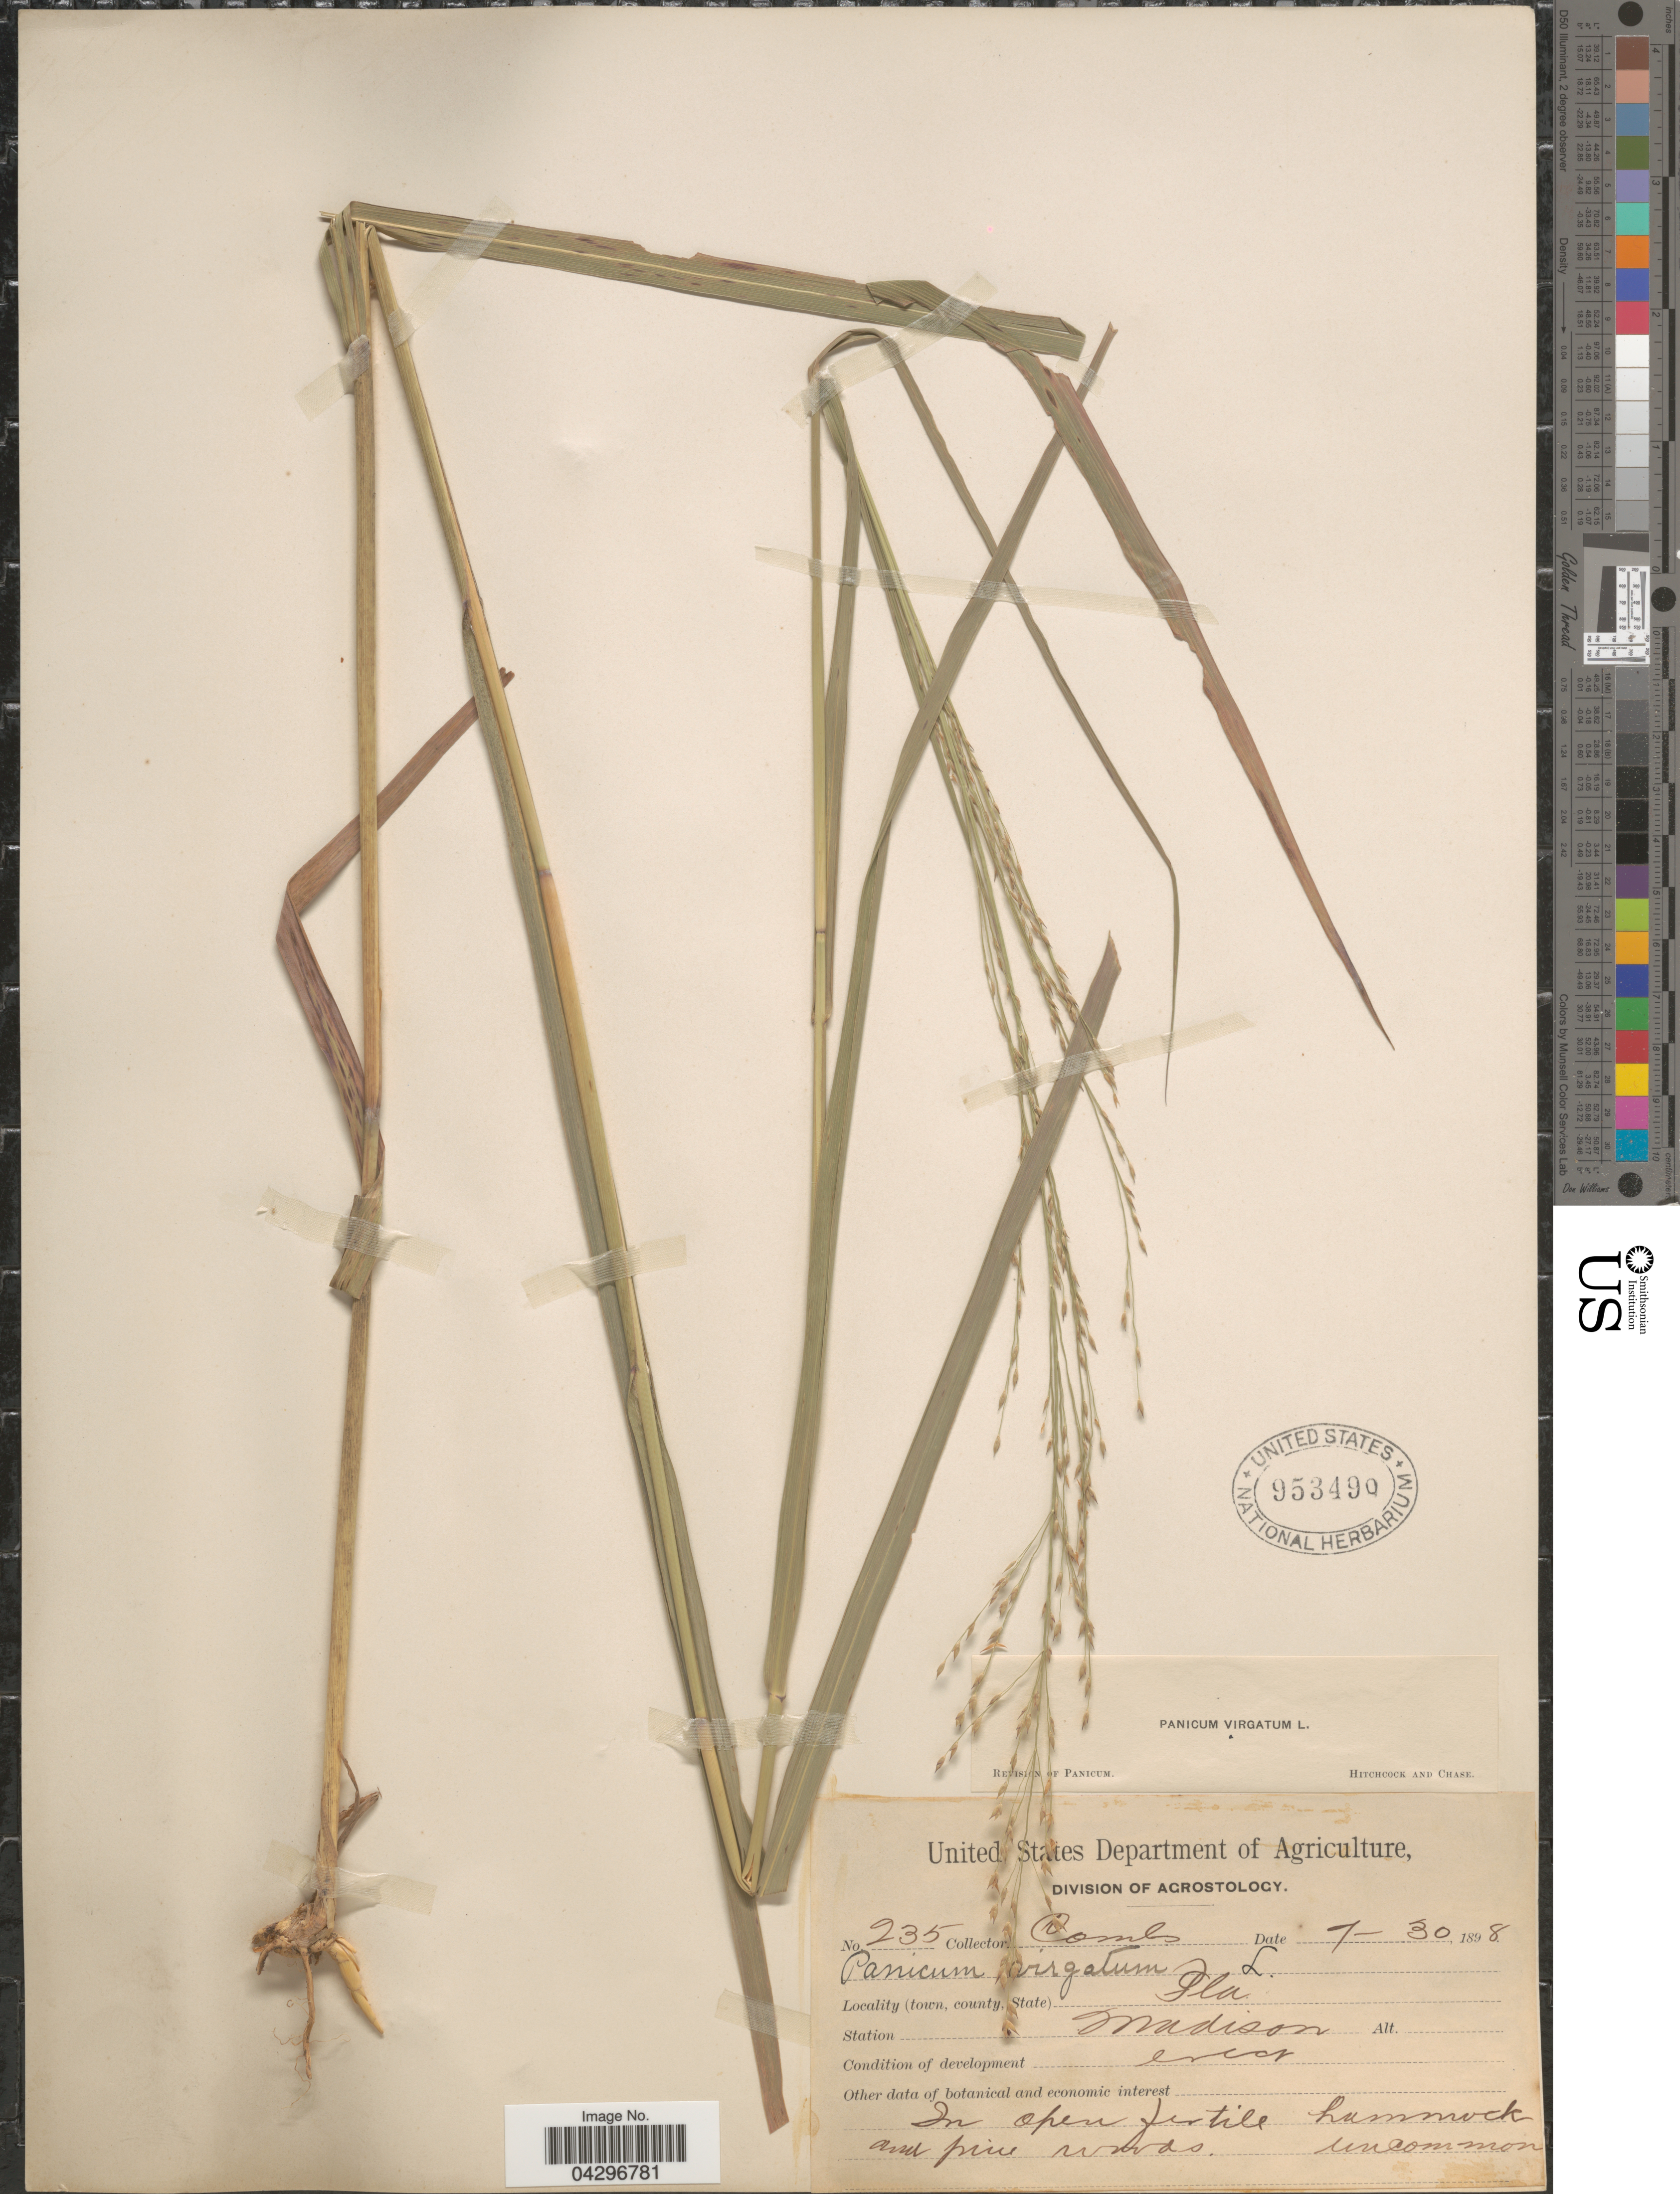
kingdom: Plantae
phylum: Tracheophyta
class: Liliopsida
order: Poales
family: Poaceae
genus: Panicum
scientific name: Panicum virgatum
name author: L.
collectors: -. Combs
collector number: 235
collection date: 1898-07-30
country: United States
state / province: Florida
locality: Station Madison.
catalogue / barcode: US 953490